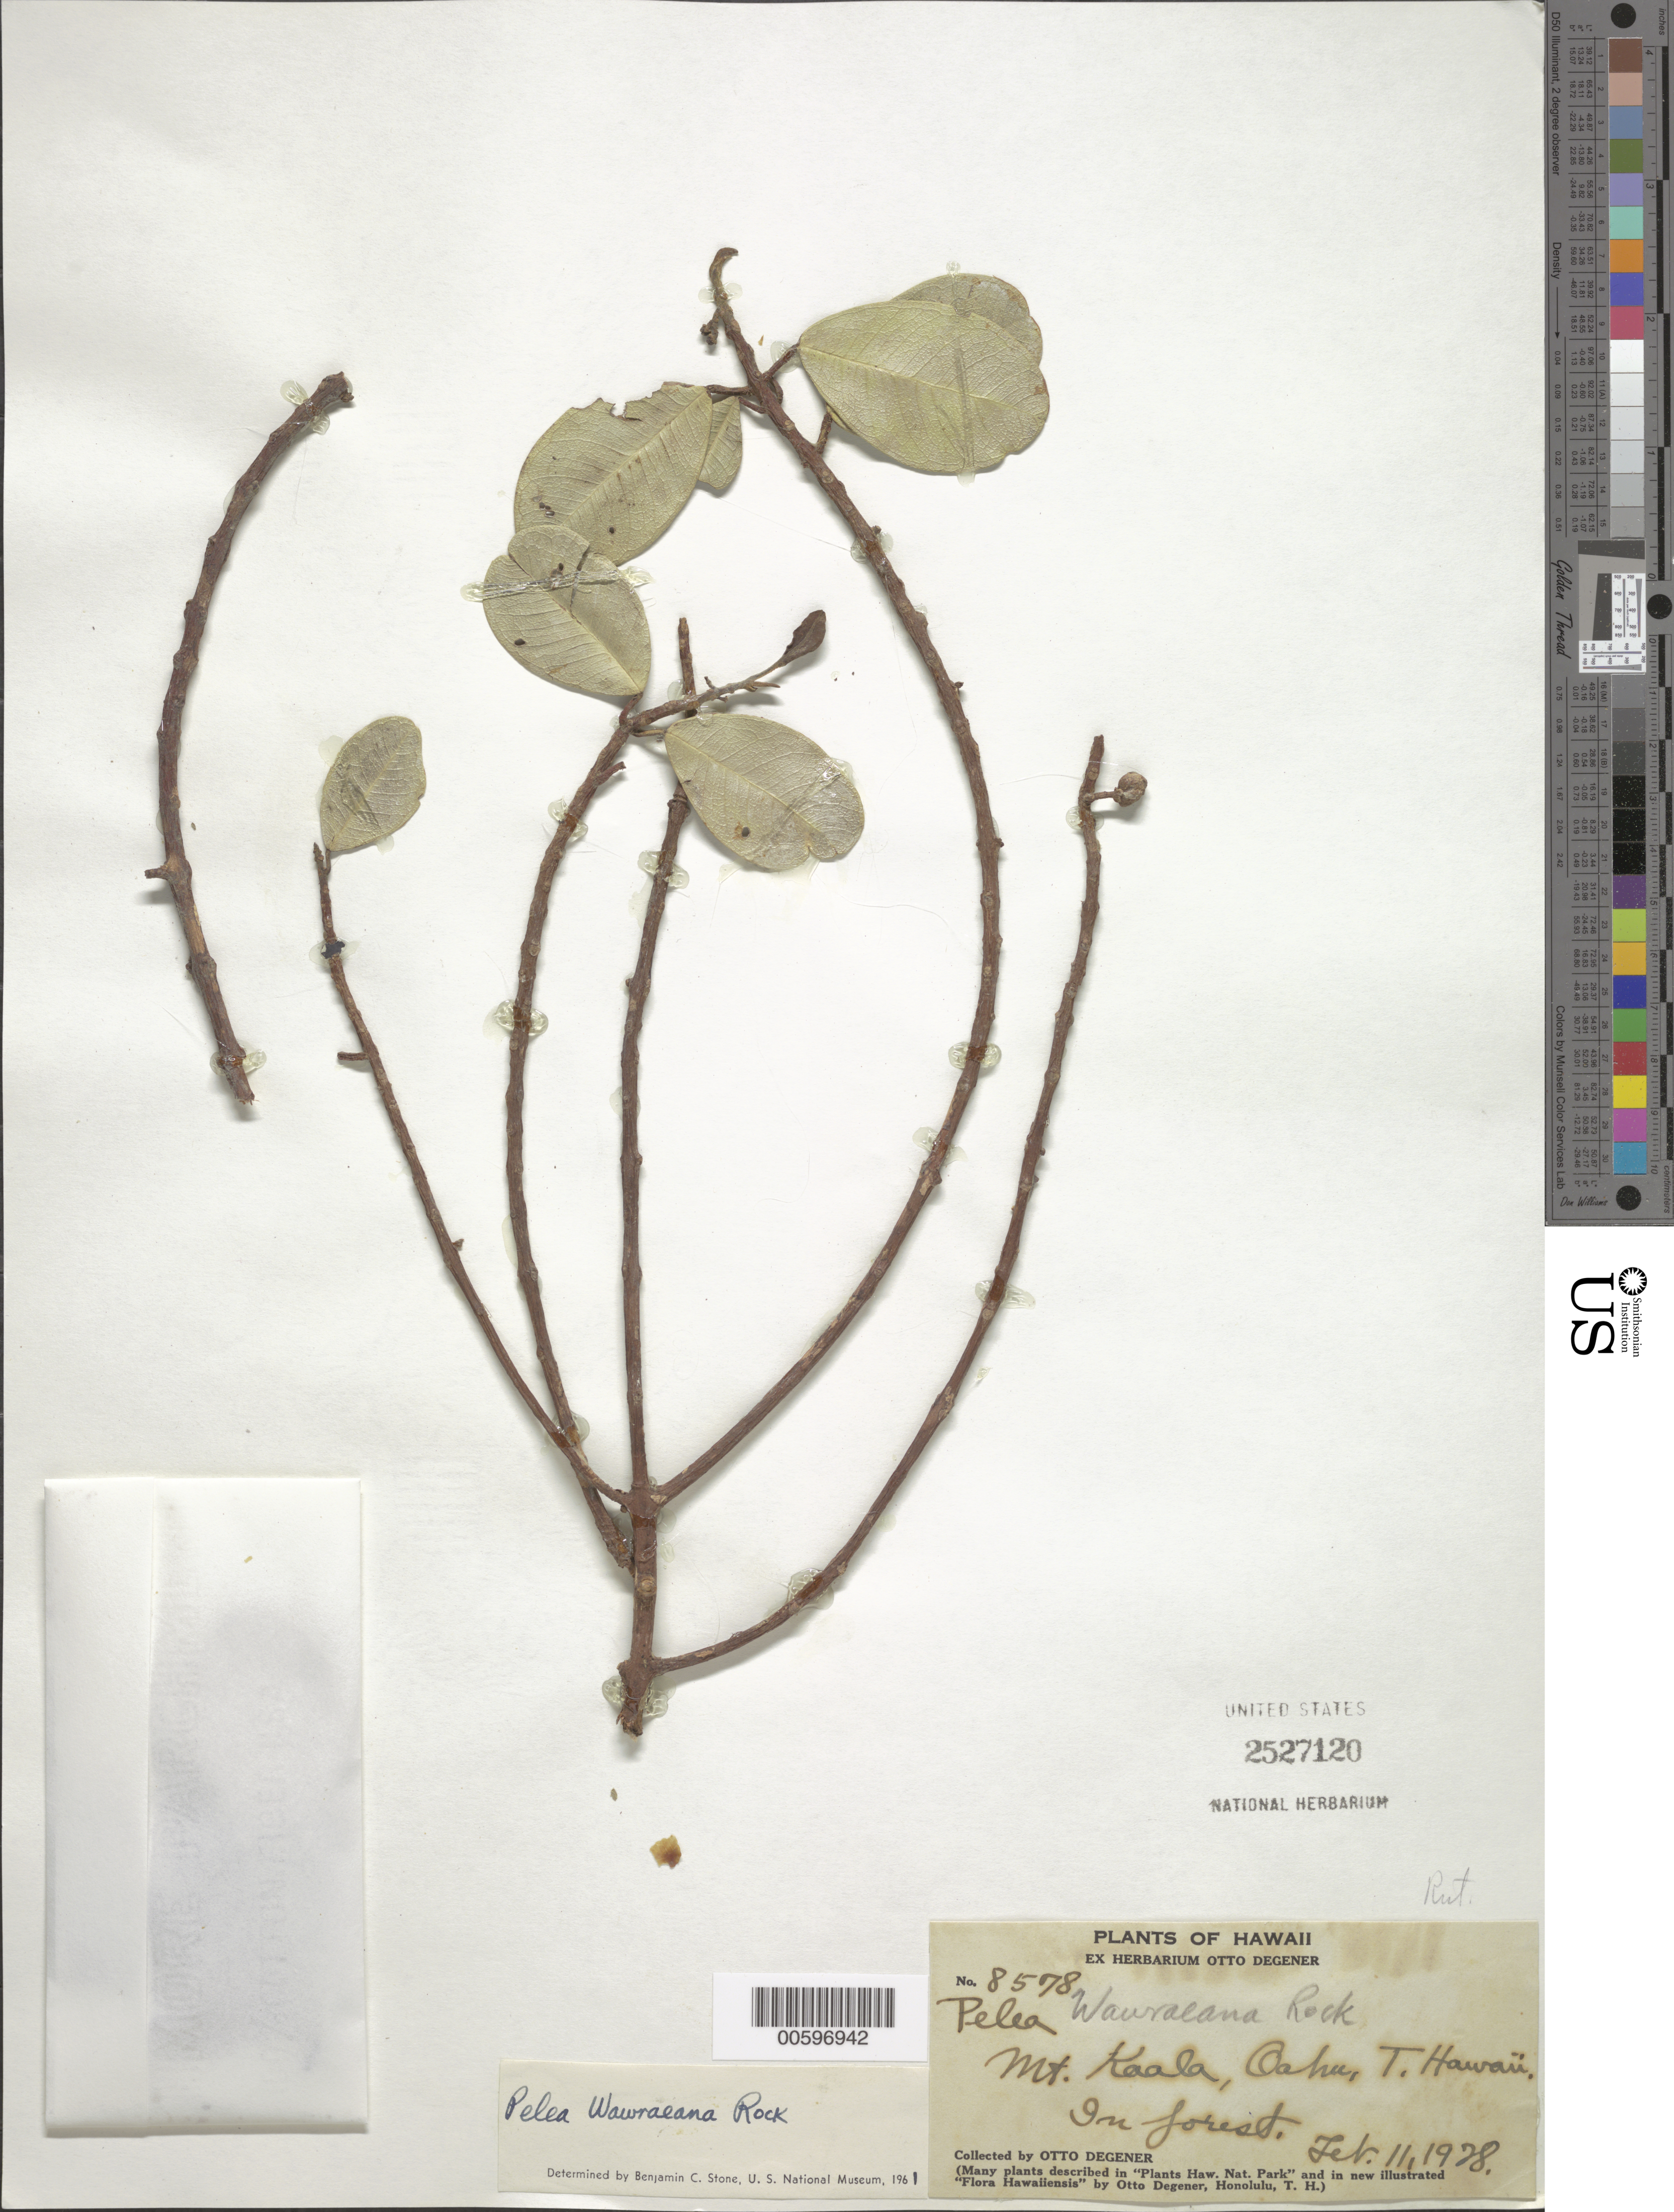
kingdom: Plantae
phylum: Tracheophyta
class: Magnoliopsida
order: Sapindales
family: Rutaceae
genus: Melicope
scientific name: Melicope wawraeana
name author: (H. Lév.) T.G. Hartley & B.C. Stone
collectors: O. Degener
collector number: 8578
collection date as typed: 11 Feb 1928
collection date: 1928-02-11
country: United States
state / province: Hawaii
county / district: Honolulu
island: Oahu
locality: Mt. Kaala.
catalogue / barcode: US 2527120